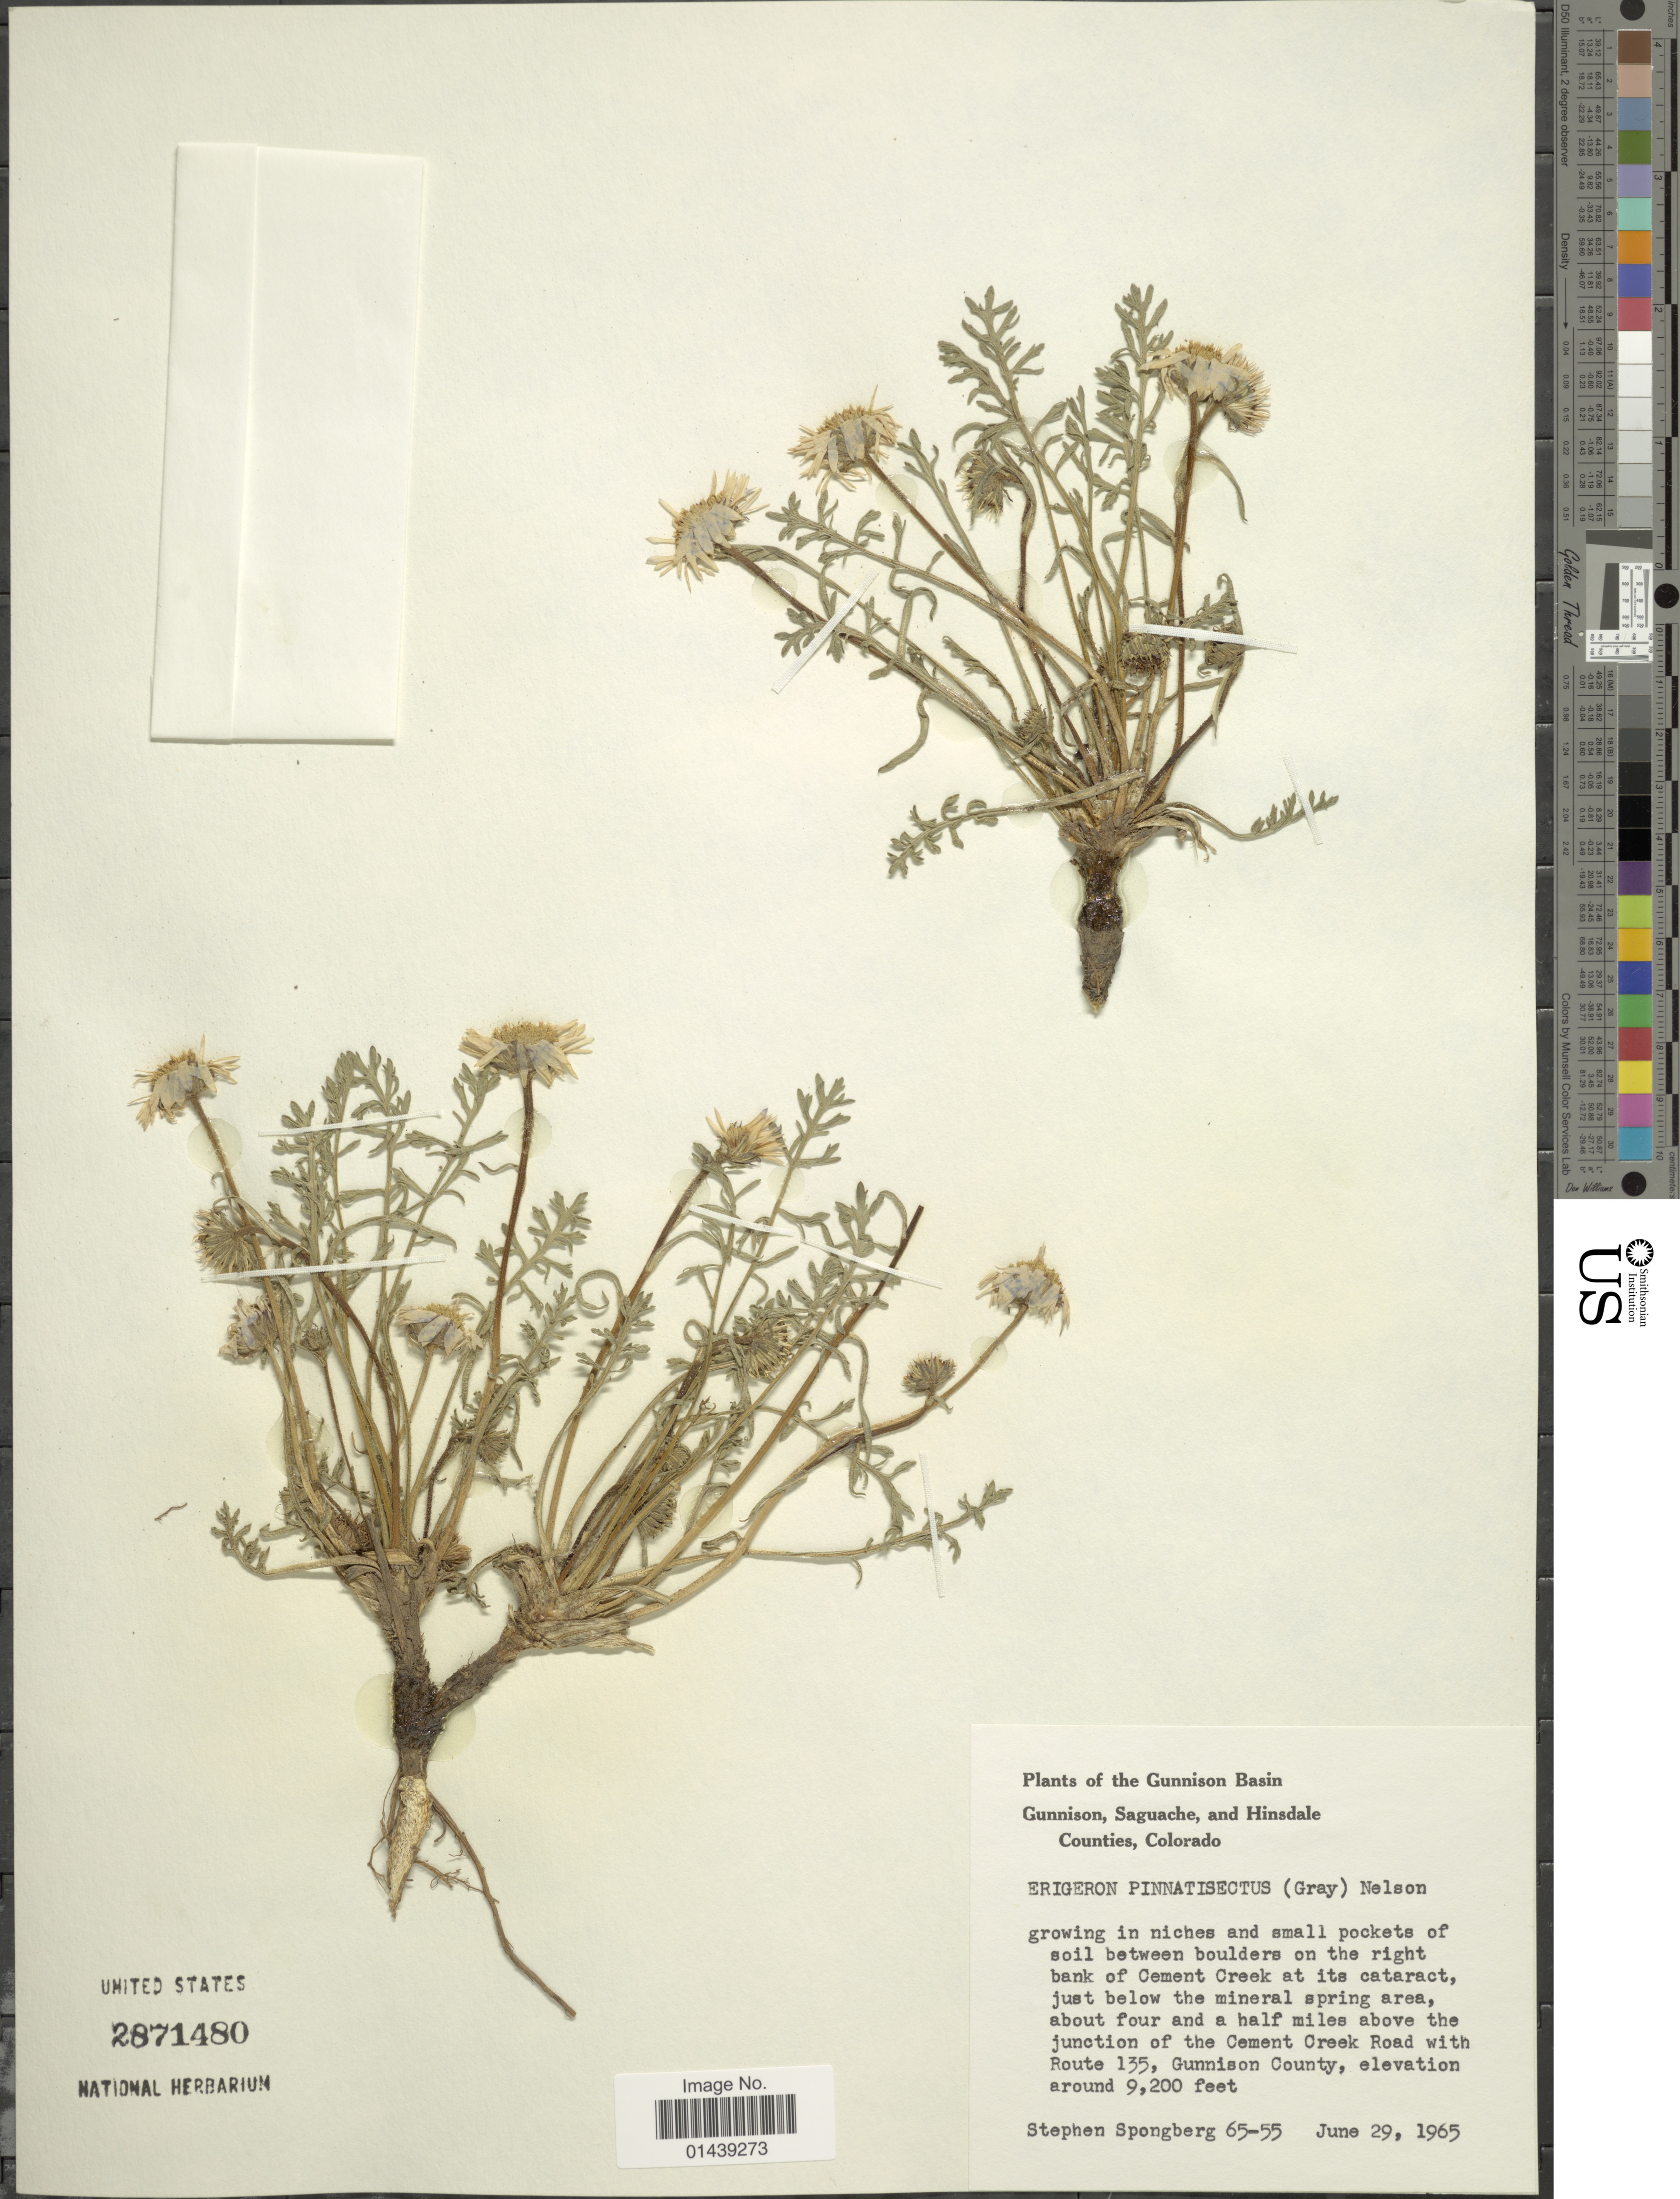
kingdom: Plantae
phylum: Tracheophyta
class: Magnoliopsida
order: Asterales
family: Asteraceae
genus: Erigeron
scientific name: Erigeron pinnatisectus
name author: (A. Gray) A. Nelson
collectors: S. A.Spongberg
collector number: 65-55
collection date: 1965-06-29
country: United States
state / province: Colorado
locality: Gunnison Basin. on the right bank of Cement Creek at its cataract, just below the mineral spring are, about four and a half miles above the junction of the Cement Creek Road with Route 135, Gunnison County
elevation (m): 2804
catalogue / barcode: US 2871480